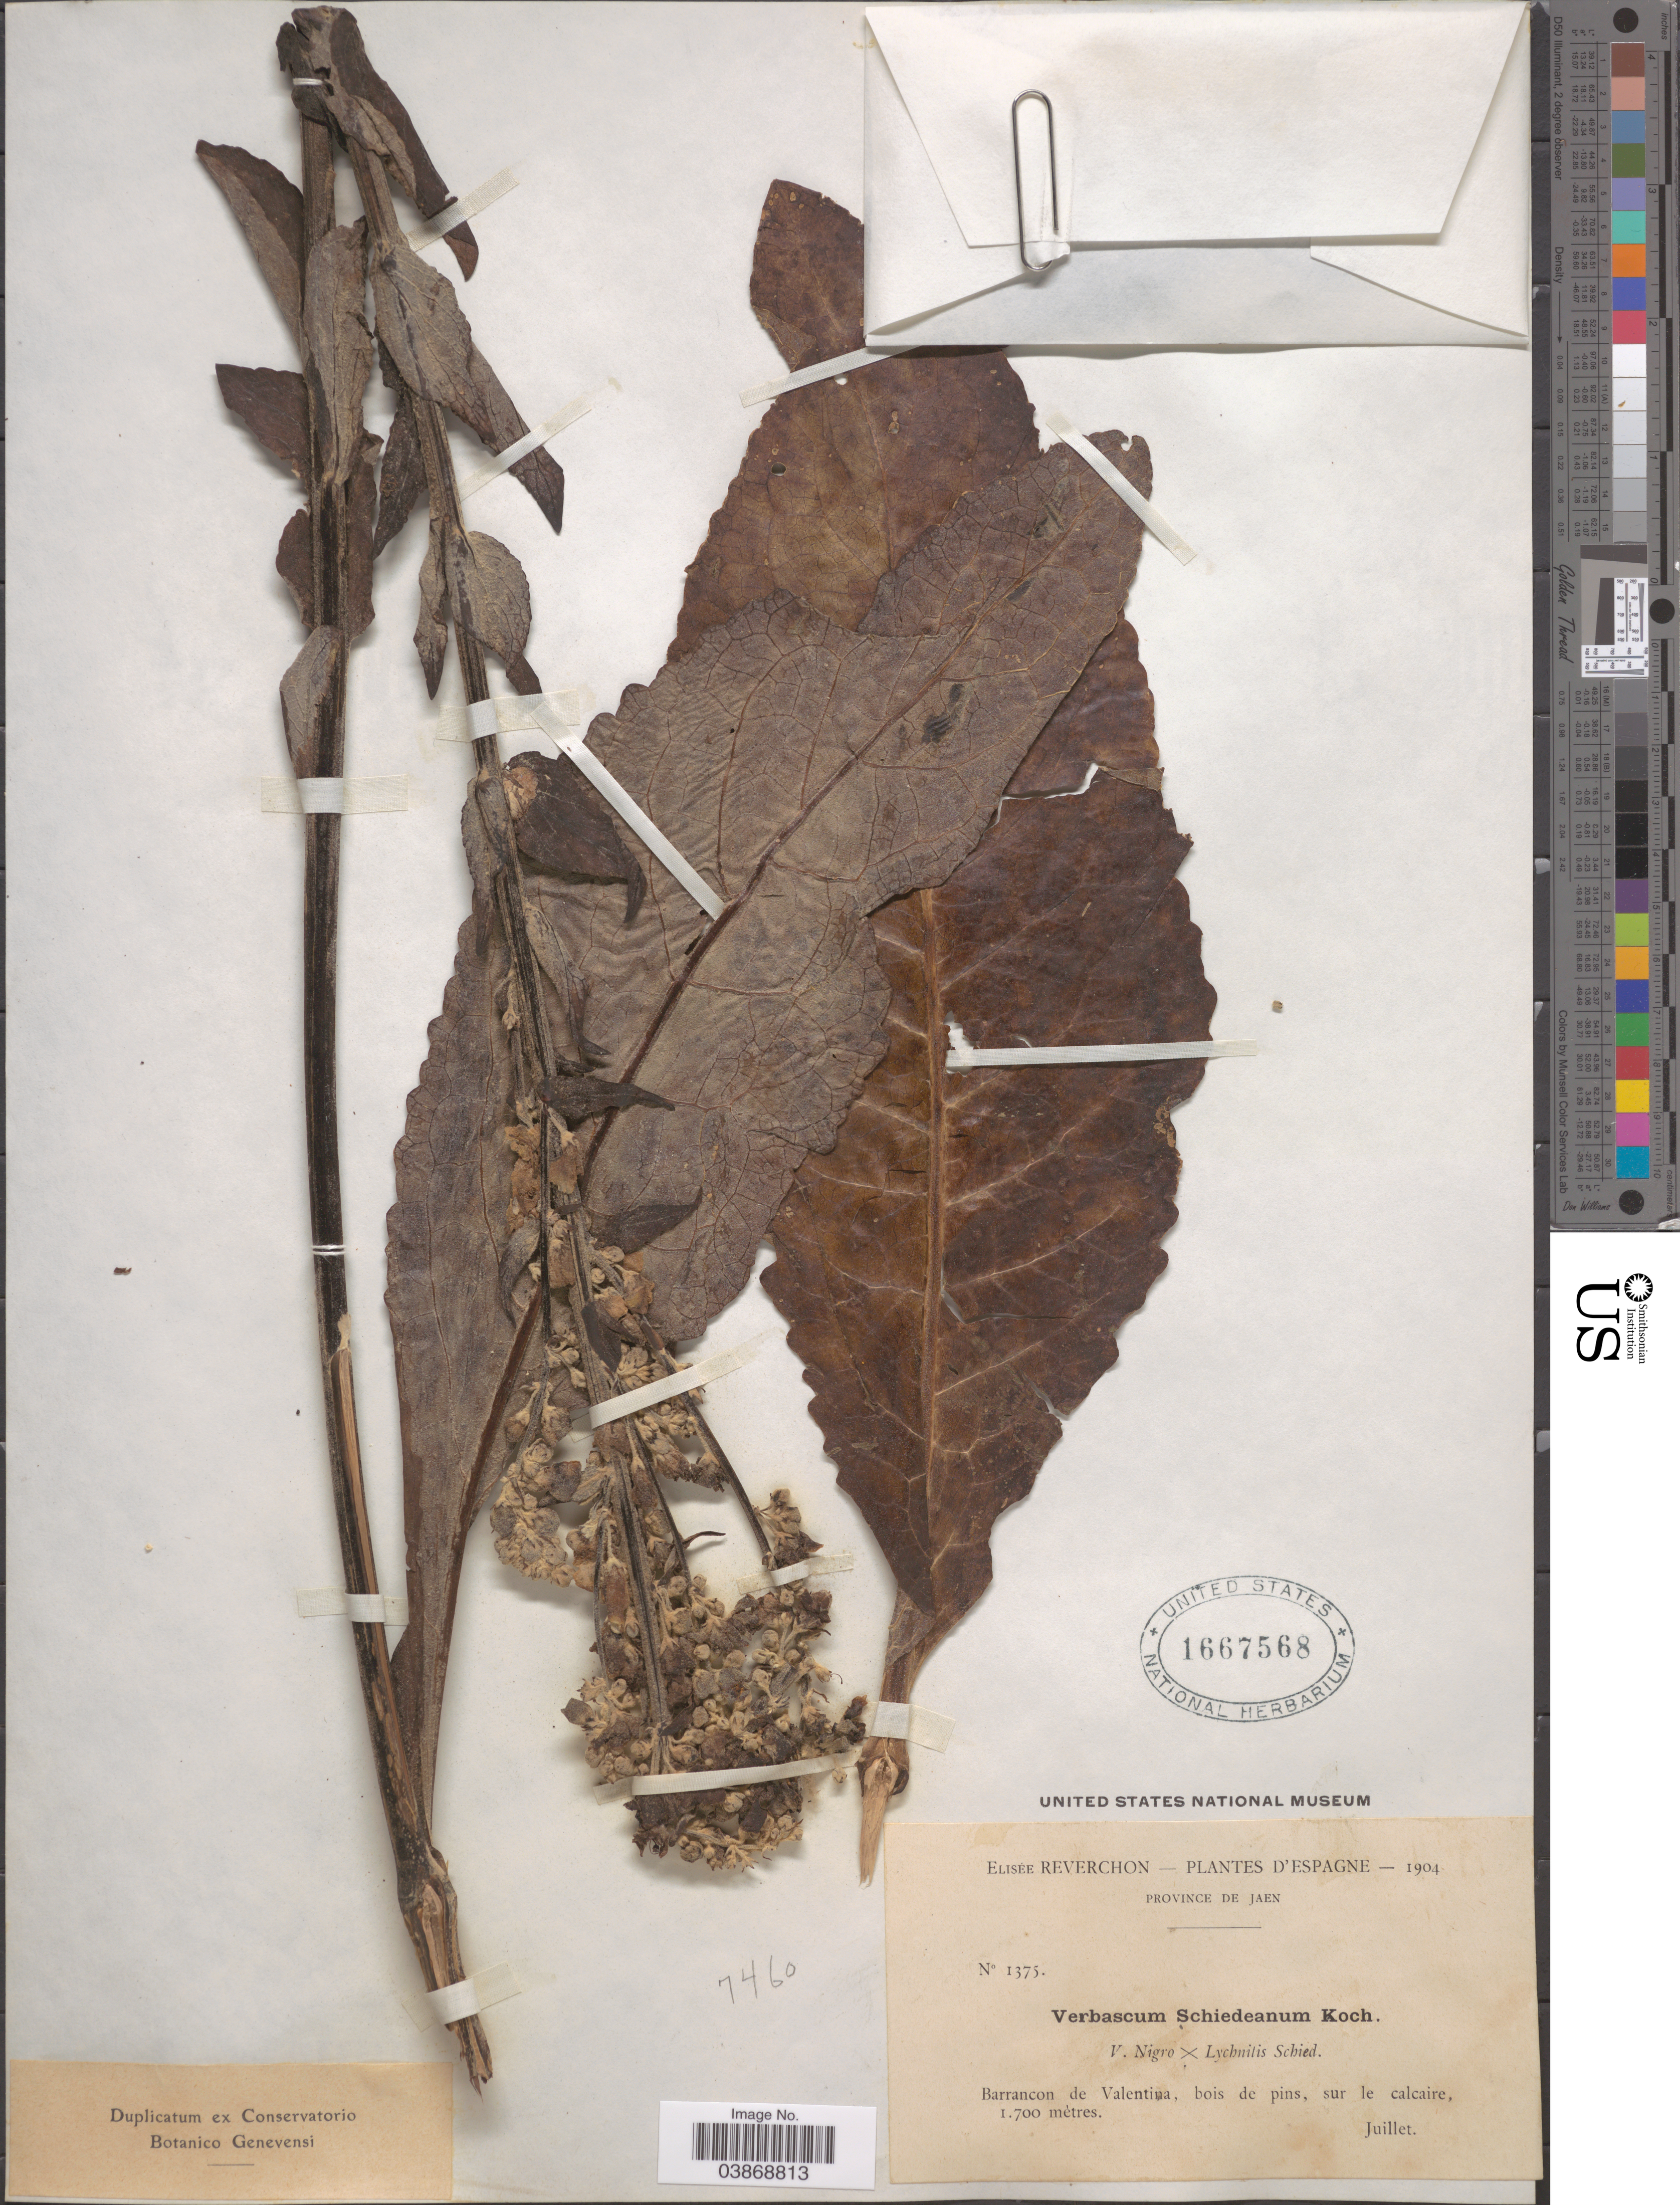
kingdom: Plantae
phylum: Tracheophyta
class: Magnoliopsida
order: Lamiales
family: Scrophulariaceae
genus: Verbascum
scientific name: Verbascum schiedeanum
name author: W.D.J. Koch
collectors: E. Reverchon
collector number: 1375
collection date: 1904-07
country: Spain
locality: D' Espagne. Province de Jaen. Barrancon de Valentina, bois de pins, sur le calcaire.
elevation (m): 1700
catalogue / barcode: US 1667568